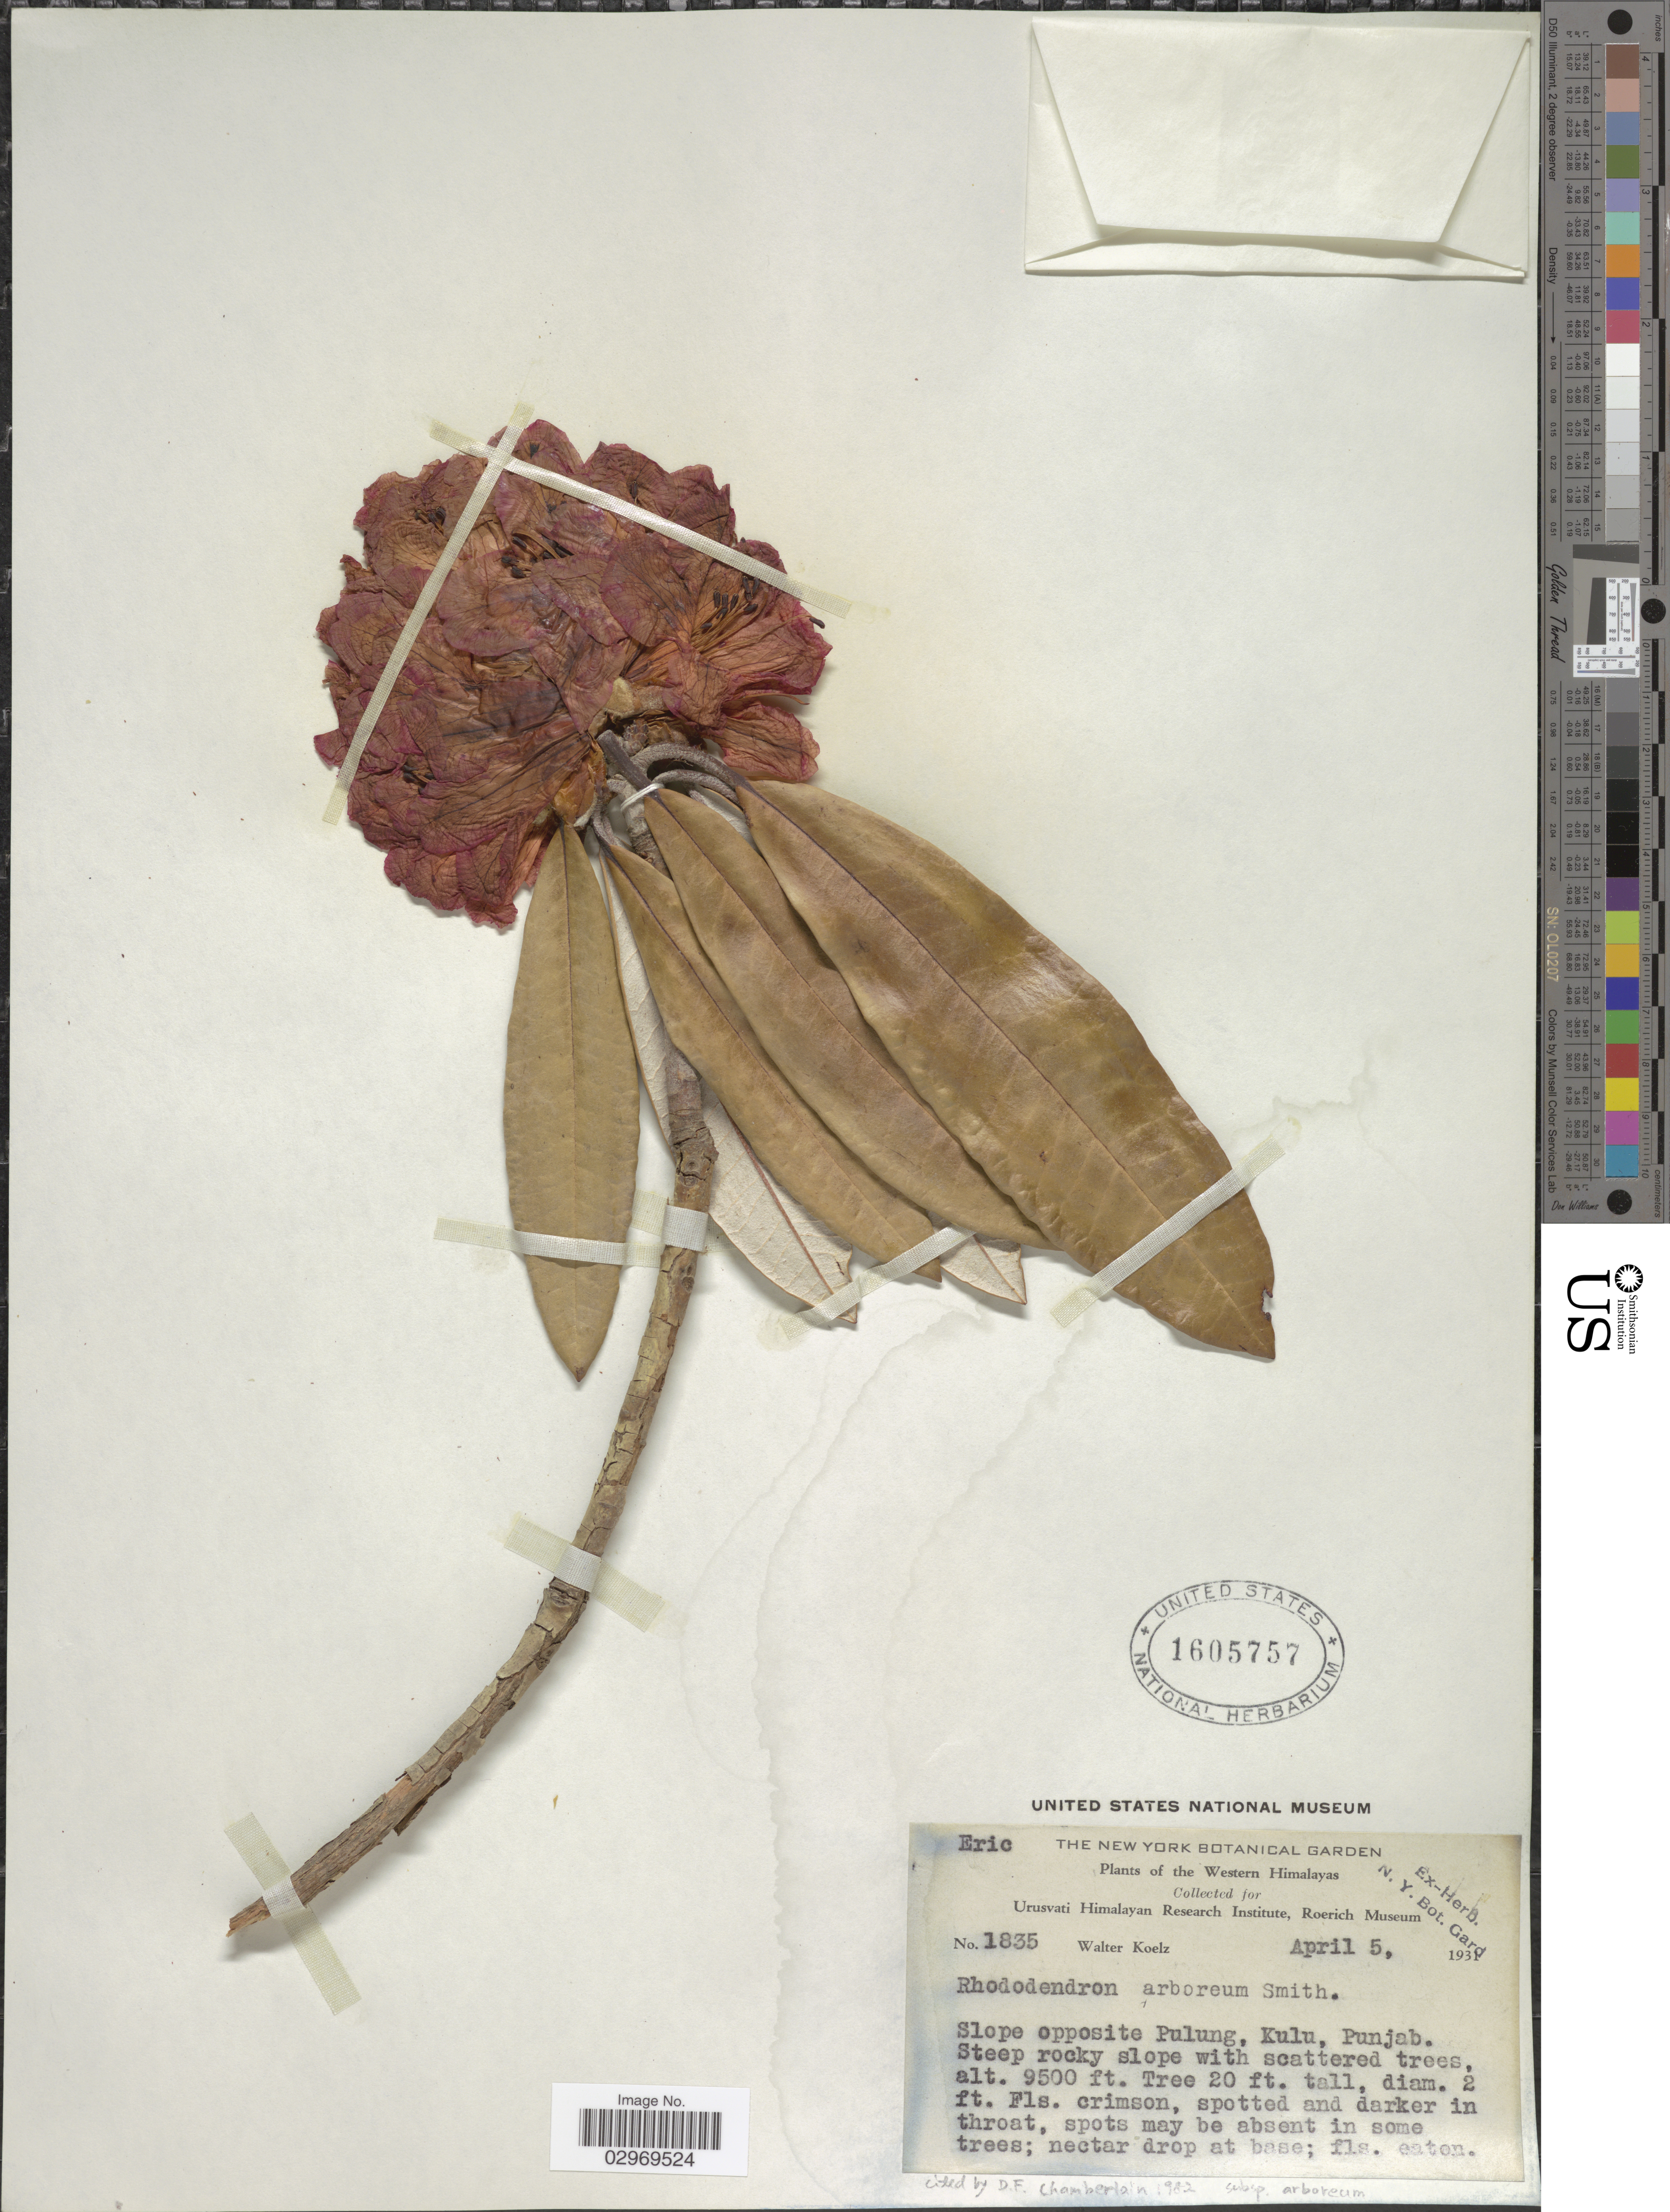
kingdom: Plantae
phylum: Tracheophyta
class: Magnoliopsida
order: Ericales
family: Ericaceae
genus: Rhododendron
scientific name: Rhododendron arboreum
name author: Sm.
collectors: W. N. Koelz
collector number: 1835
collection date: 1931-04-05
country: India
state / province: Himachal Pradesh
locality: Western Himalayas, Slope opposite Pulung, Kulu, Punjab.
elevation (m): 2896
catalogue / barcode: US 1605757